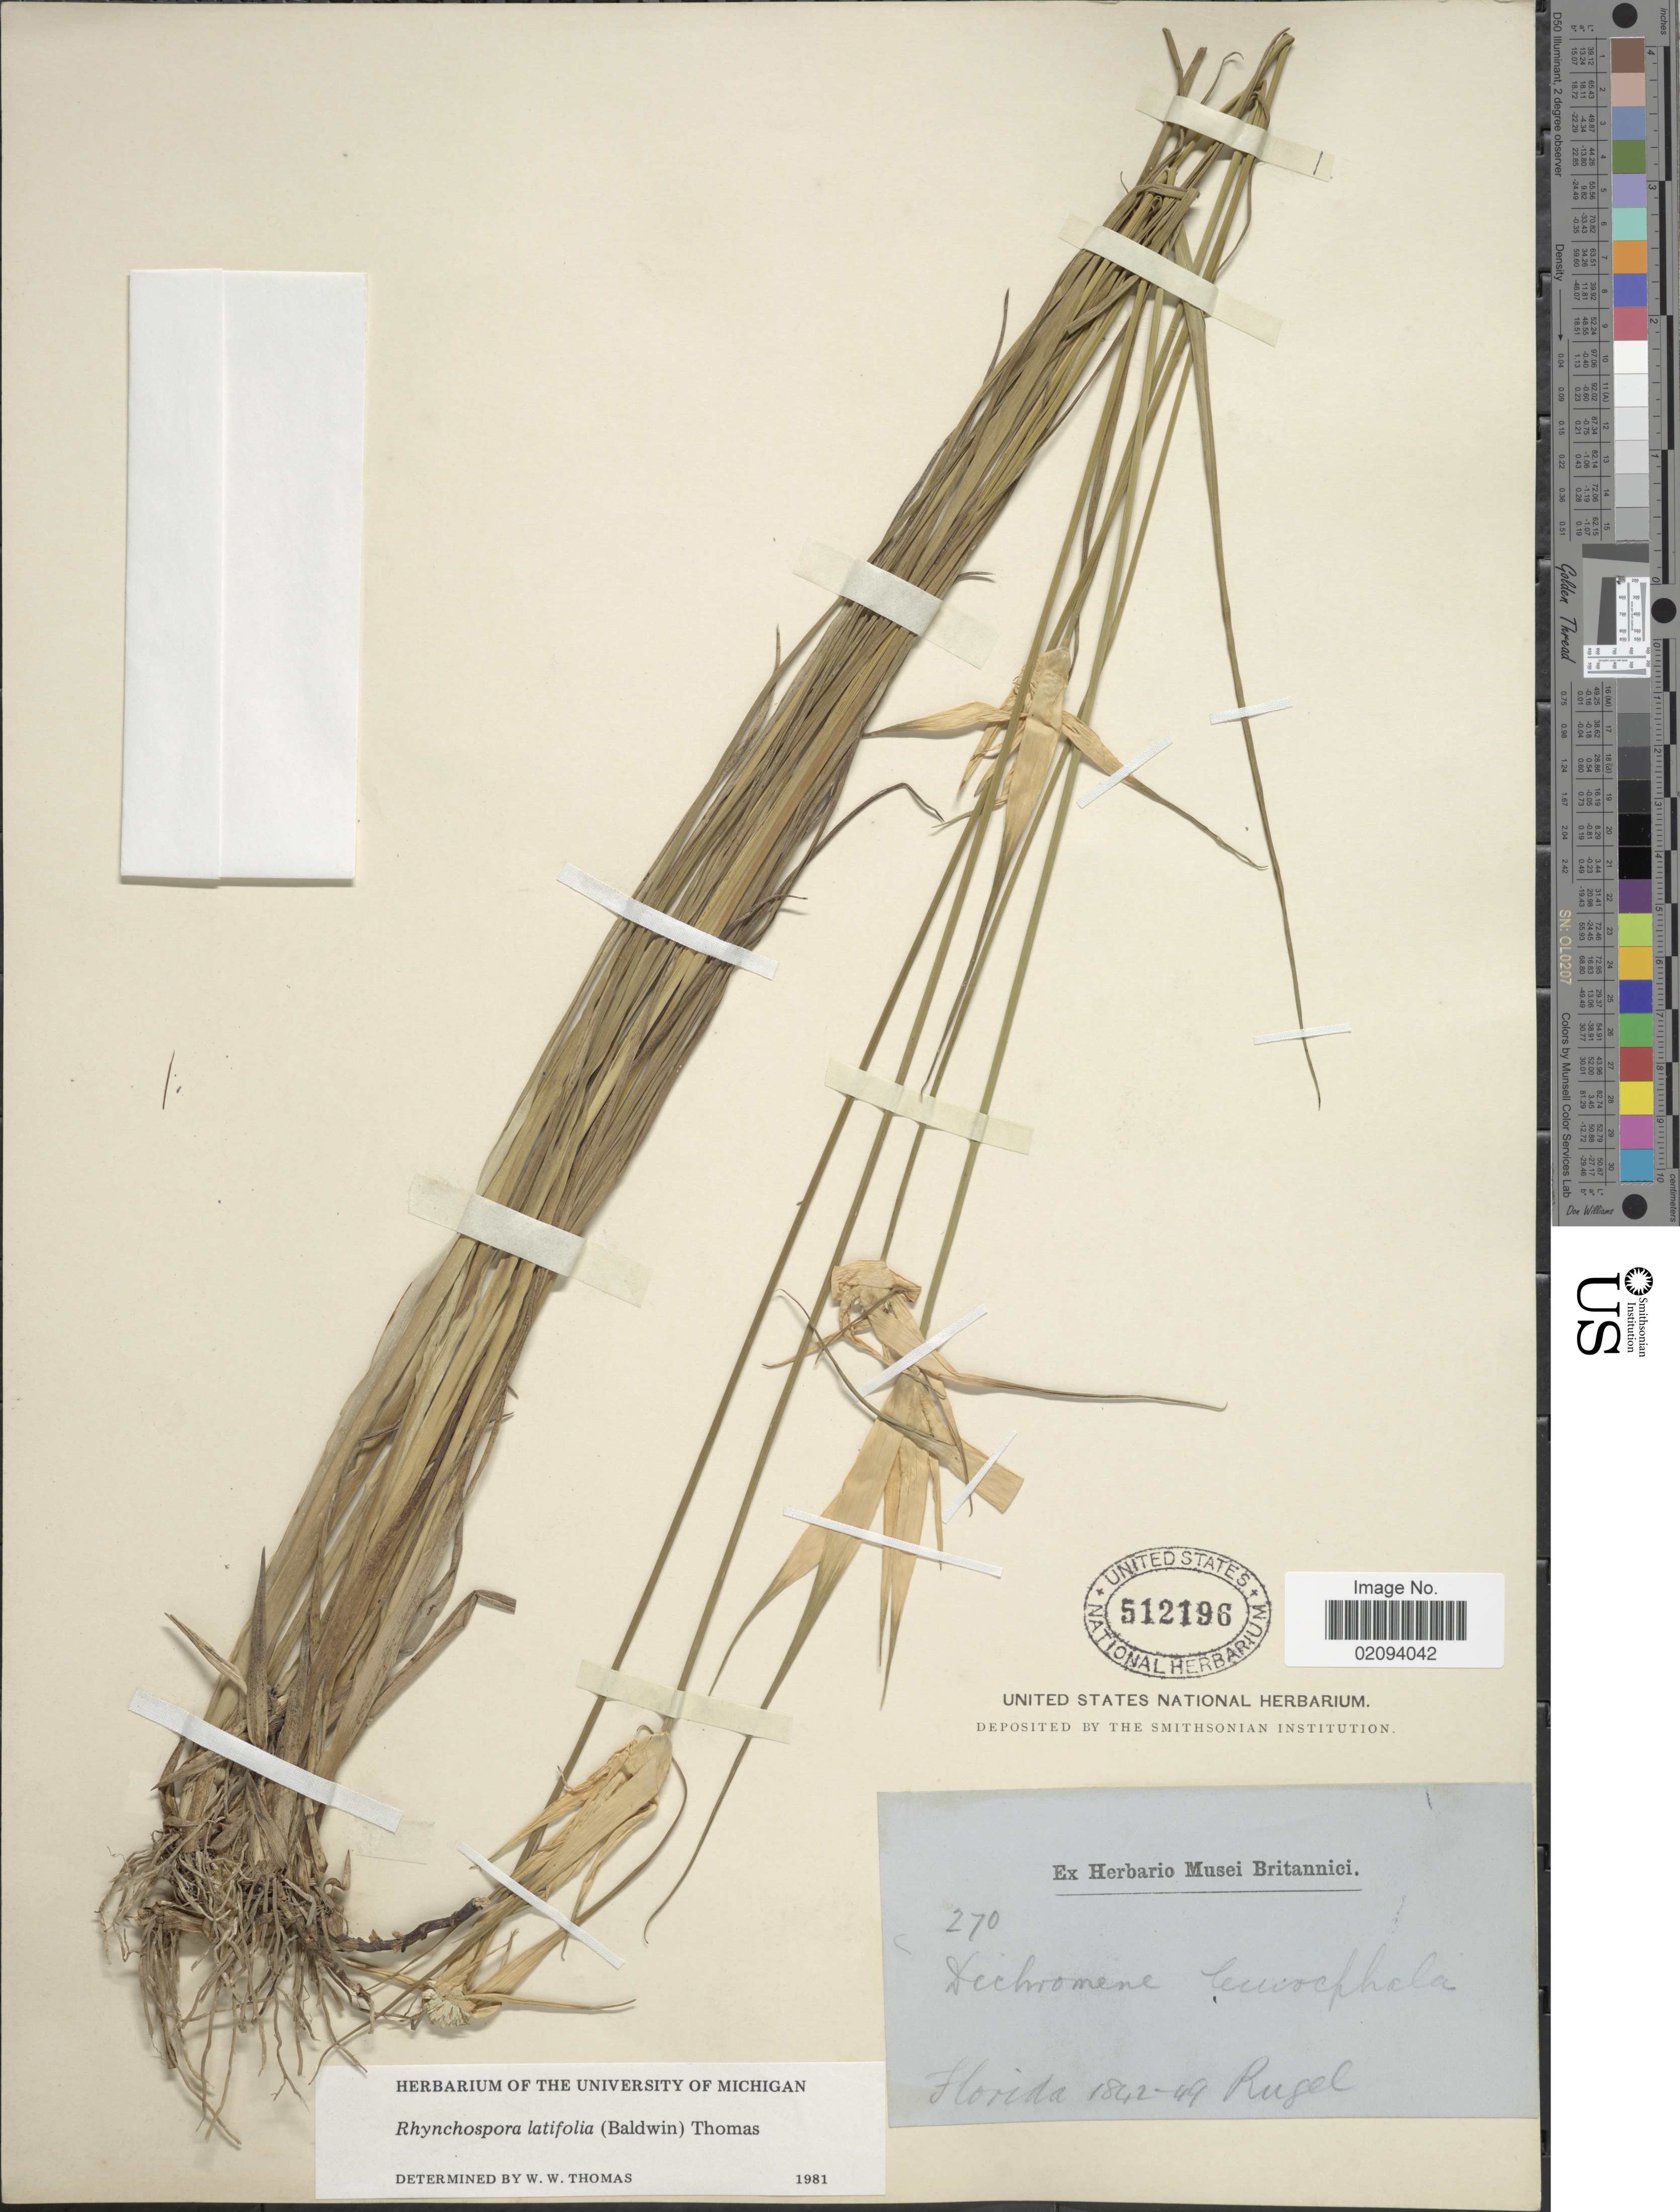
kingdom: Plantae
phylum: Tracheophyta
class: Liliopsida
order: Poales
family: Cyperaceae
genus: Rhynchospora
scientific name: Rhynchospora latifolia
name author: (Baldwin ex Elliott) W.W. Thomas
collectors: Rugel, --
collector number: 270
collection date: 1842/1849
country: United States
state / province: Florida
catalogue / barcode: US 512196